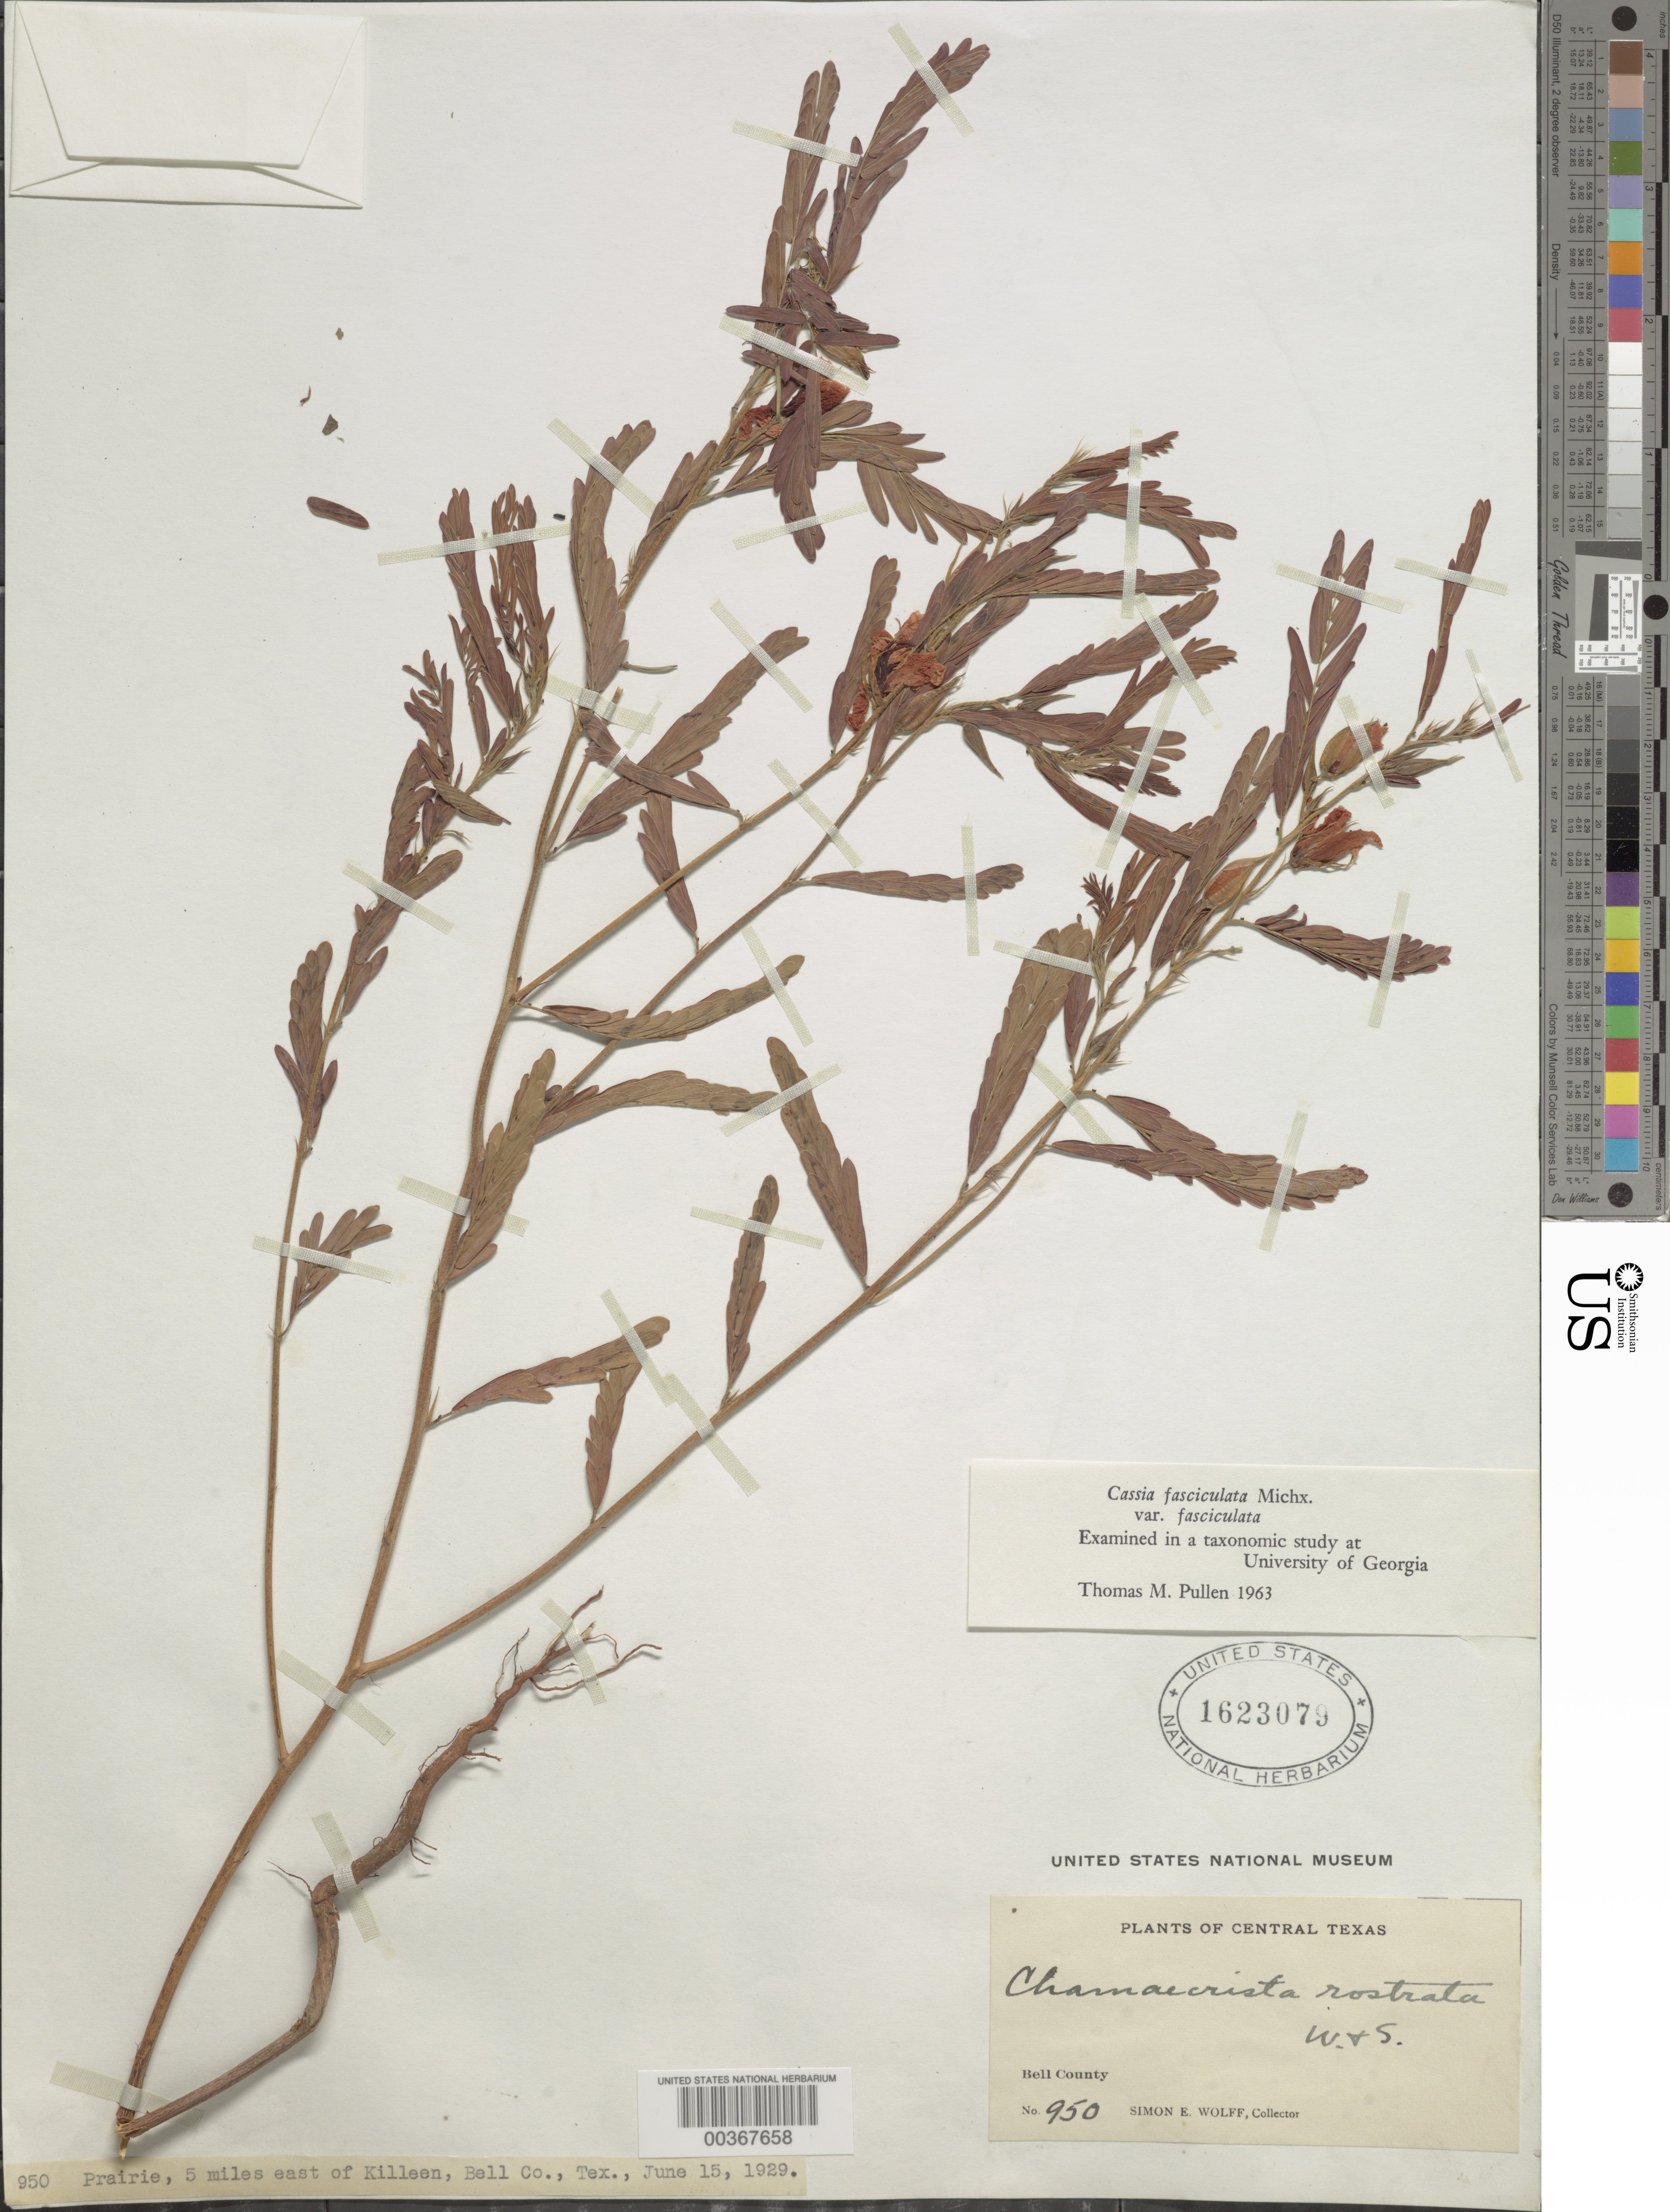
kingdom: Plantae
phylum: Tracheophyta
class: Magnoliopsida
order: Fabales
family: Fabaceae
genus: Chamaecrista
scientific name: Chamaecrista fasciculata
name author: (Michx.) Greene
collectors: S. E. Wolff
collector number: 950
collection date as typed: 15 Jun 1929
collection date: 1929-06-15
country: United States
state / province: Texas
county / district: Bell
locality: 5 mi e of killeen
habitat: Prairie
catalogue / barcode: US 1623079